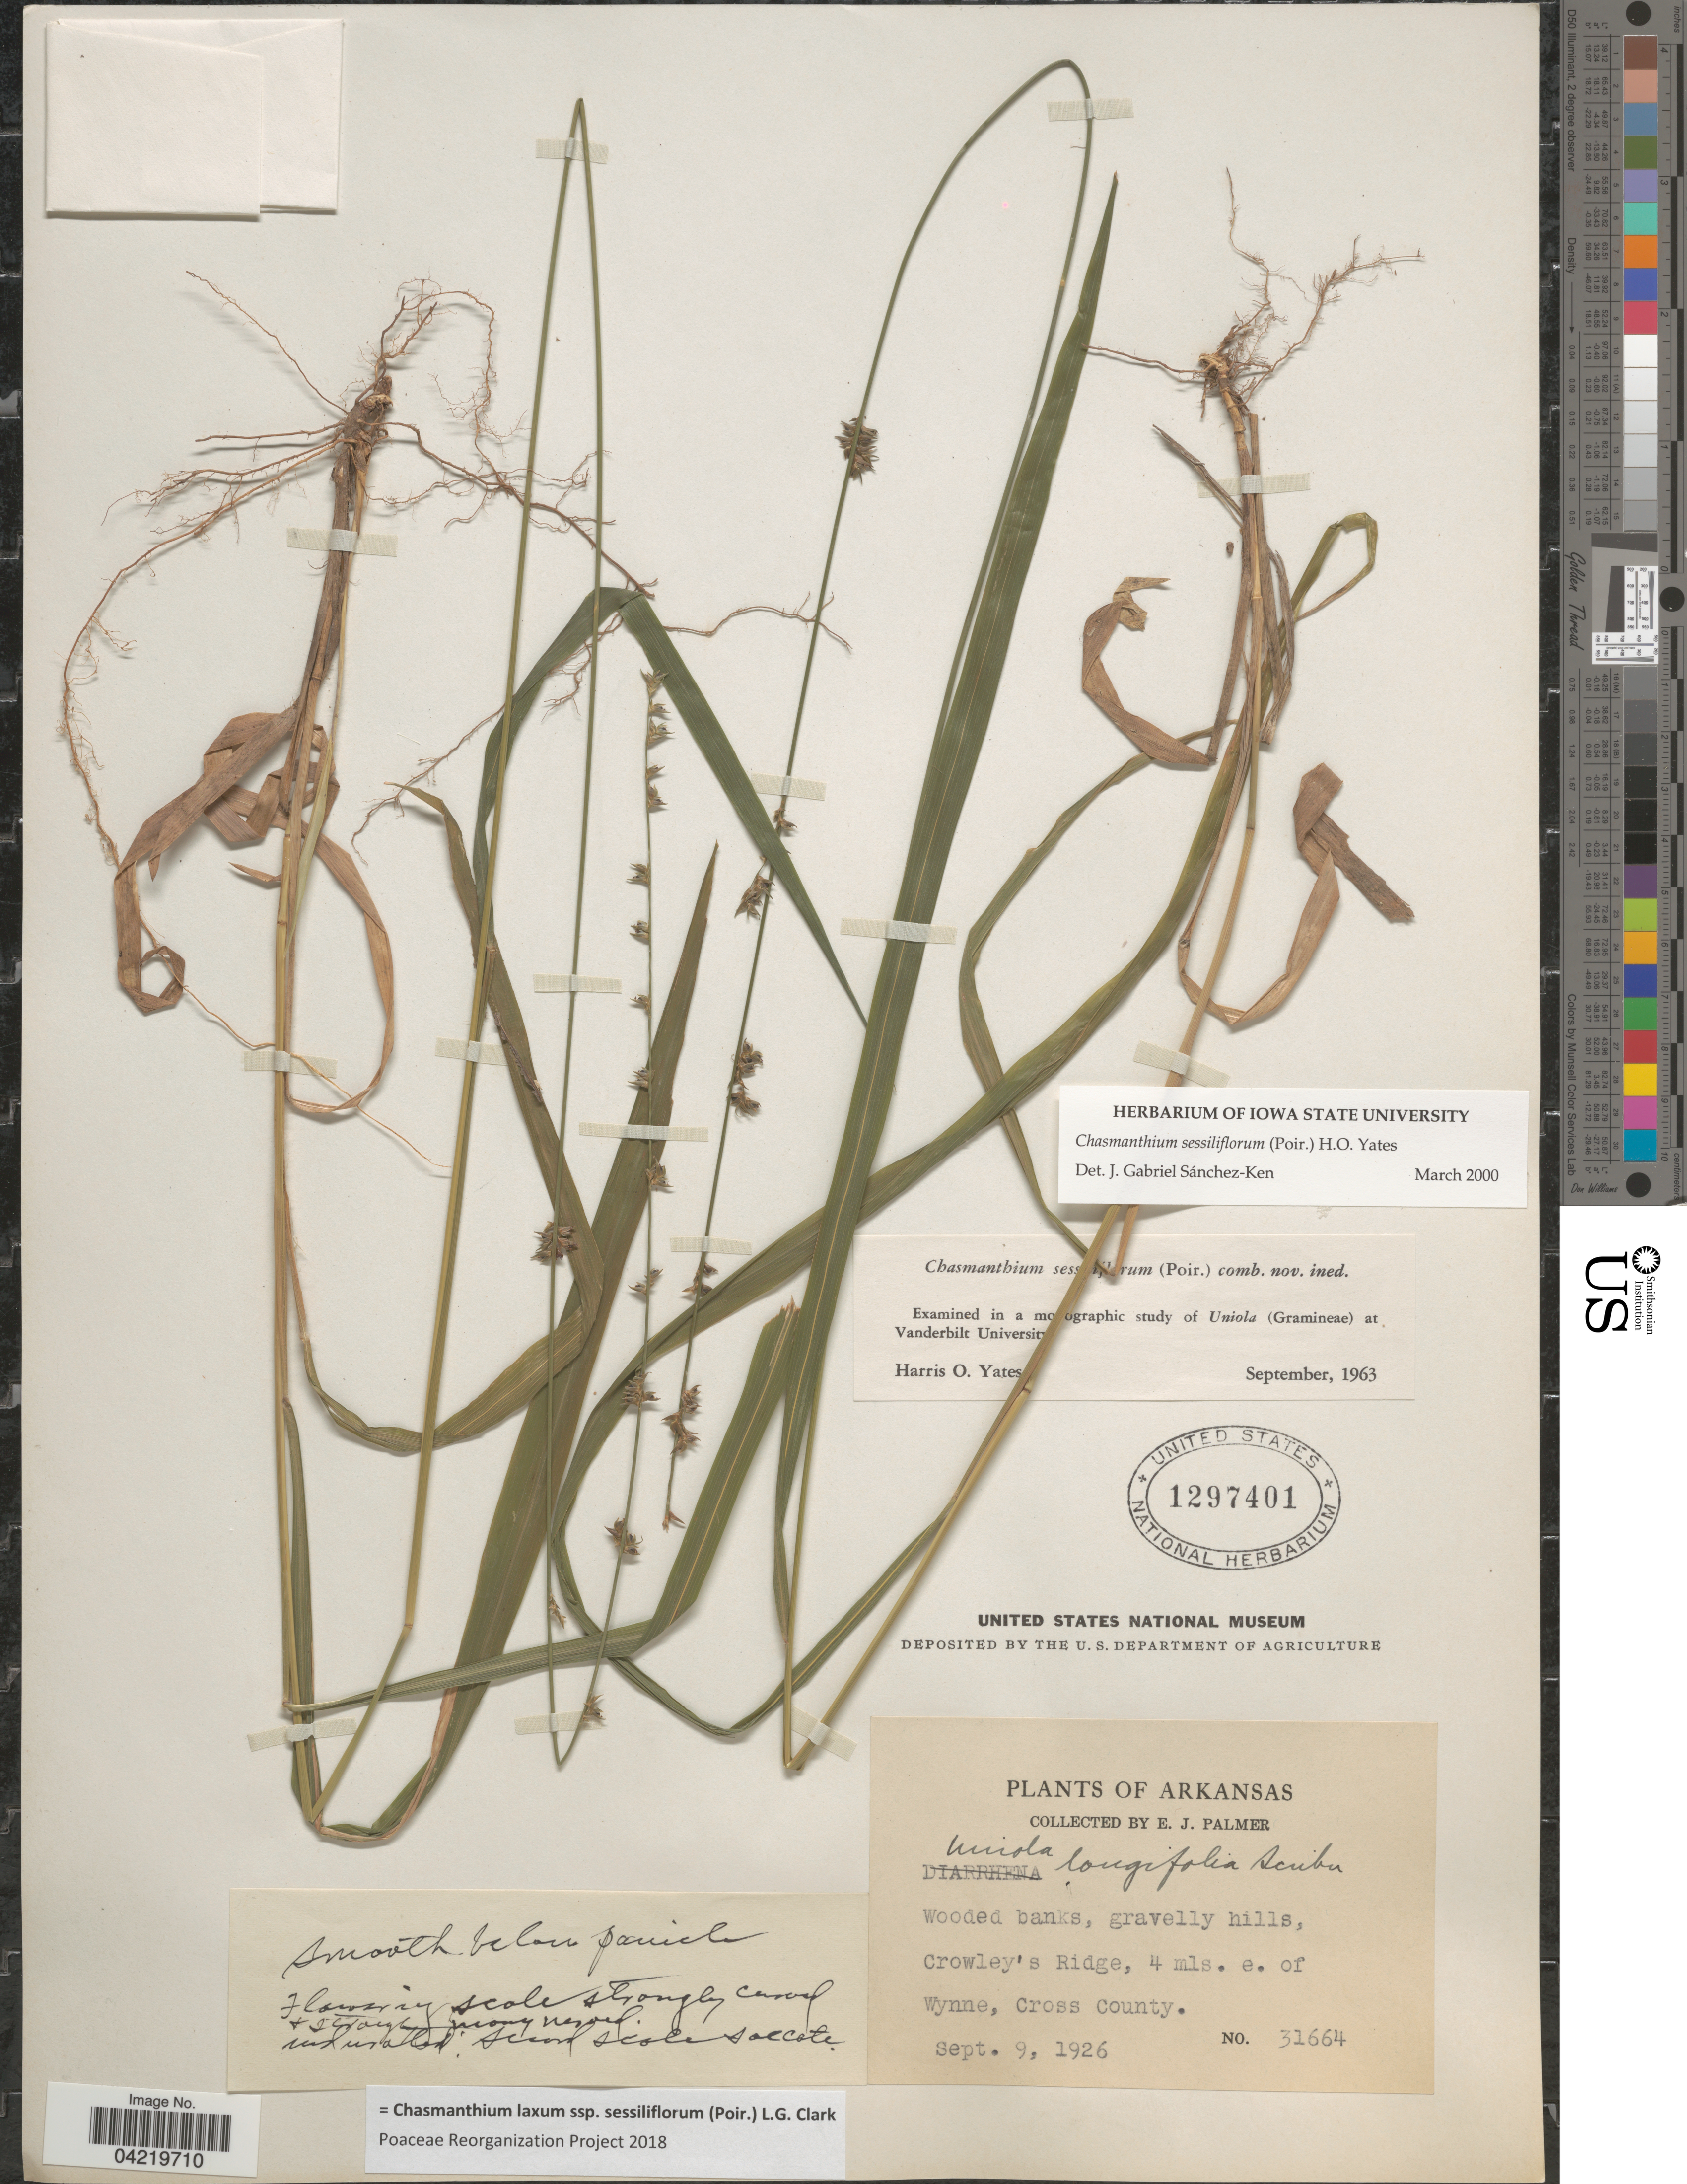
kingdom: Plantae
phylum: Tracheophyta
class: Liliopsida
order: Poales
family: Poaceae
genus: Chasmanthium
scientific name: Chasmanthium laxum subsp. sessiliflorum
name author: (L.) H.O. Yates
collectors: E. J. Palmer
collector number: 31664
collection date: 1926-09-09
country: United States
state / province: Arkansas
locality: Wooded banks, gravelly hills, Crowley's Ridge, 4 mls. e. of Wynne, Cross County.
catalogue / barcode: US 1297401